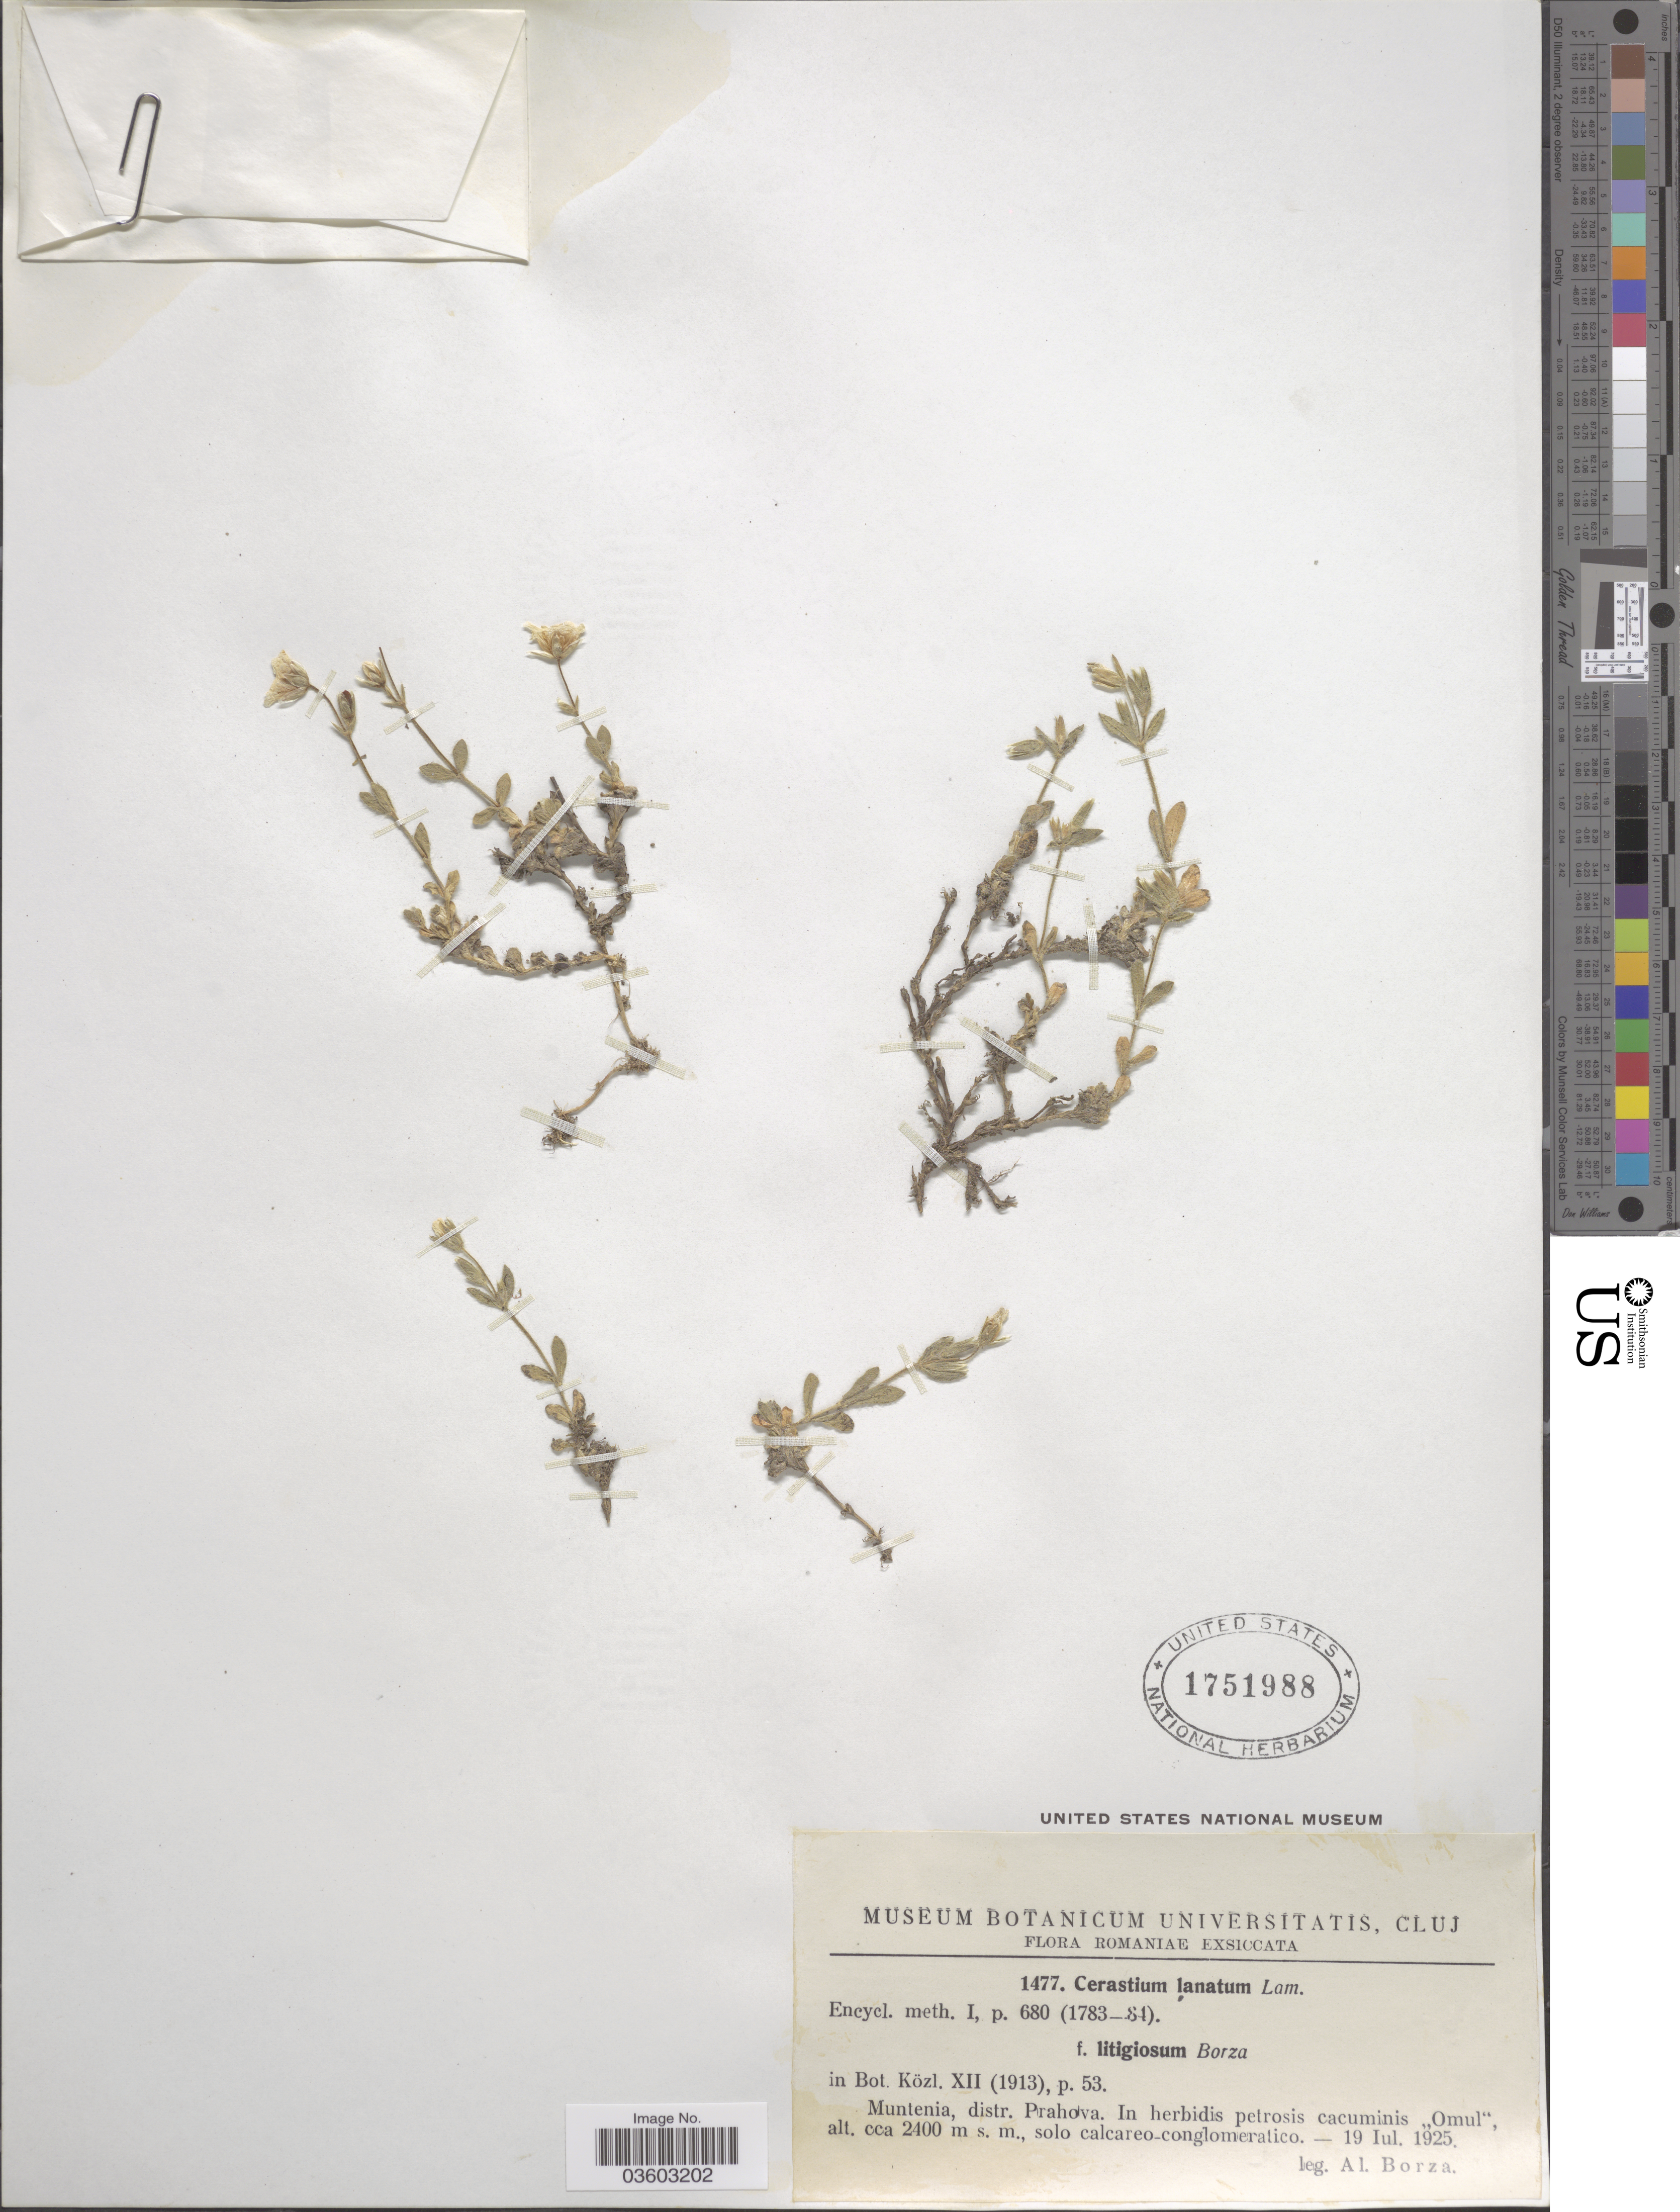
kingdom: Plantae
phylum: Tracheophyta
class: Magnoliopsida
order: Caryophyllales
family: Caryophyllaceae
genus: Cerastium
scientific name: Cerastium lanatum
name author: Lam.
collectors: A. Borza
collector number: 1477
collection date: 1925-07-19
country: Romania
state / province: Prahova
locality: Muntenia, distr. Prahova. In herbidis petrosis cacuminis "Omul".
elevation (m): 2400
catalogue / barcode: US 1751988